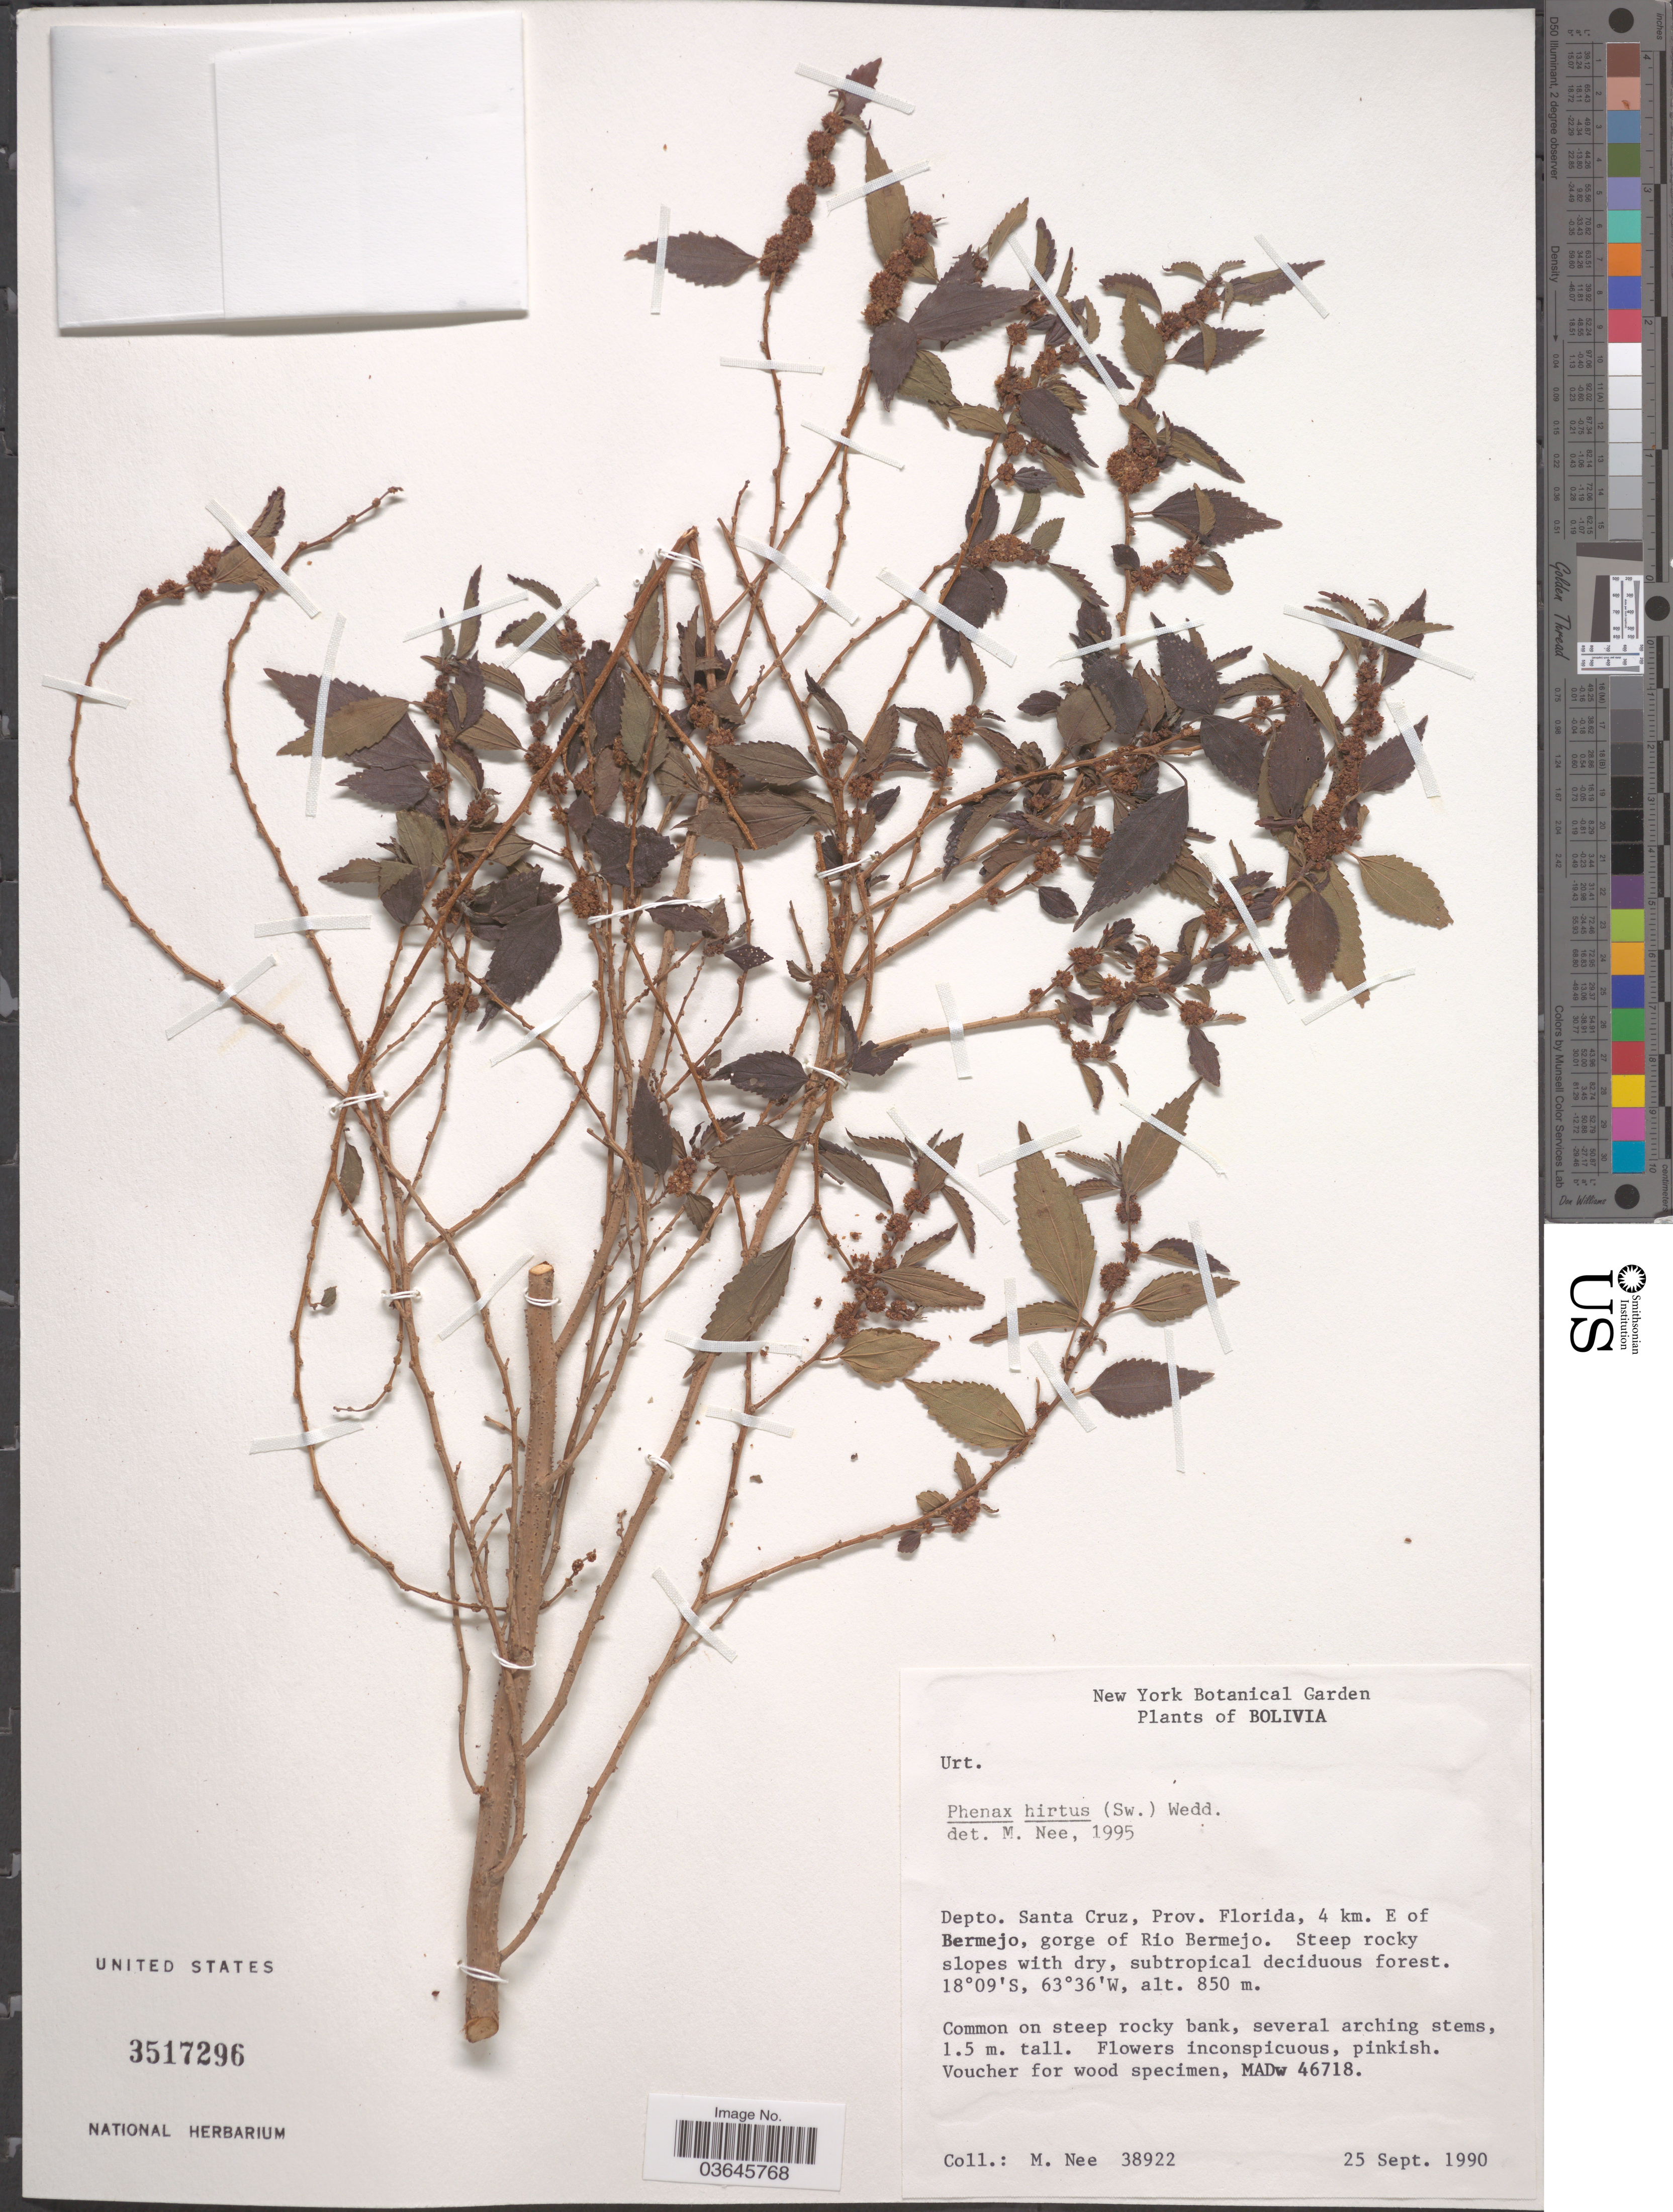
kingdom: Plantae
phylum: Tracheophyta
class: Magnoliopsida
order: Rosales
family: Urticaceae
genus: Phenax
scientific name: Phenax hirtus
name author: (Sw.) Wedd.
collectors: M. Nee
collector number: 38922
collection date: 1990-09-25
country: Bolivia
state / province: Santa Cruz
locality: Depto. Santa Cruz, Prov. Florida, 4 km. E of bermejo, gorge of rio Bermejo.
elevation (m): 850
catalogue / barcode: US 3517296